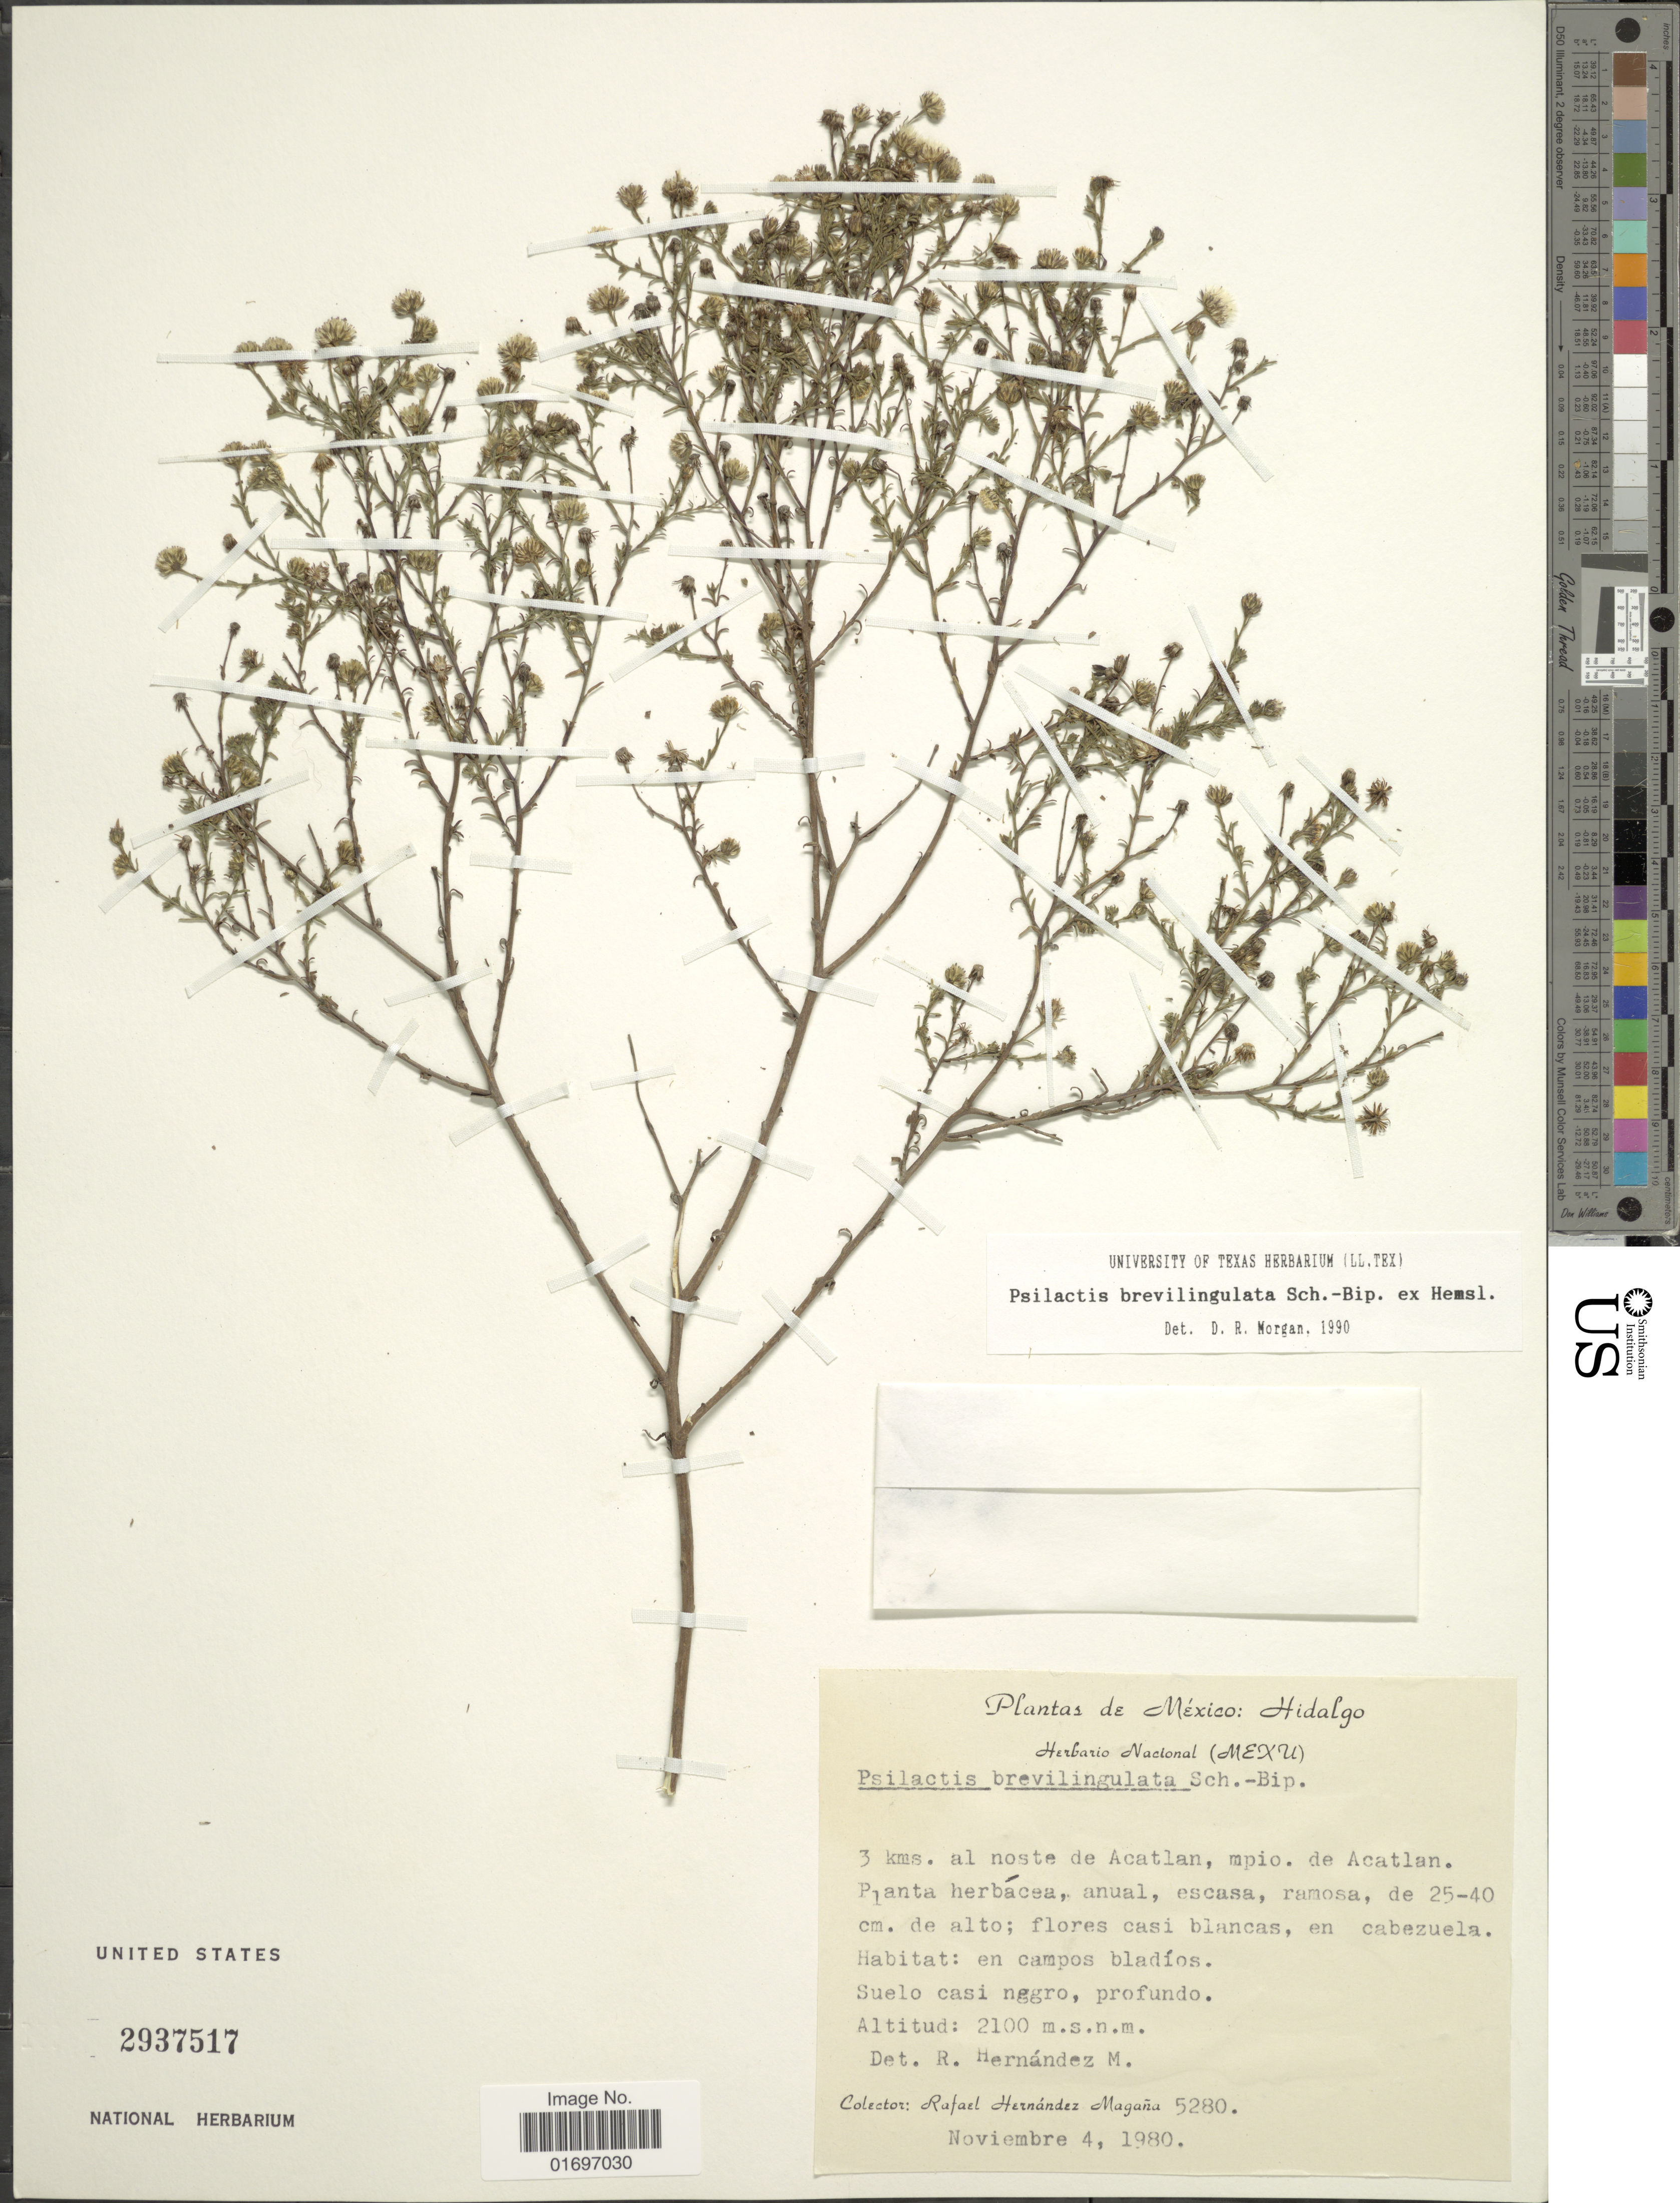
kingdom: Plantae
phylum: Tracheophyta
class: Magnoliopsida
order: Asterales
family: Asteraceae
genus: Psilactis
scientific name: Psilactis brevilingulata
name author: Sch. Bip. ex Hemsl.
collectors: R. Hernández-M.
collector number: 5280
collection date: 1980-11-04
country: Mexico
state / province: Hidalgo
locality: México: Hidalgo. 3 kms. al noste de Acatlan, mpio. de Acatlan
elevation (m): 2100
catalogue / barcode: US 2937517